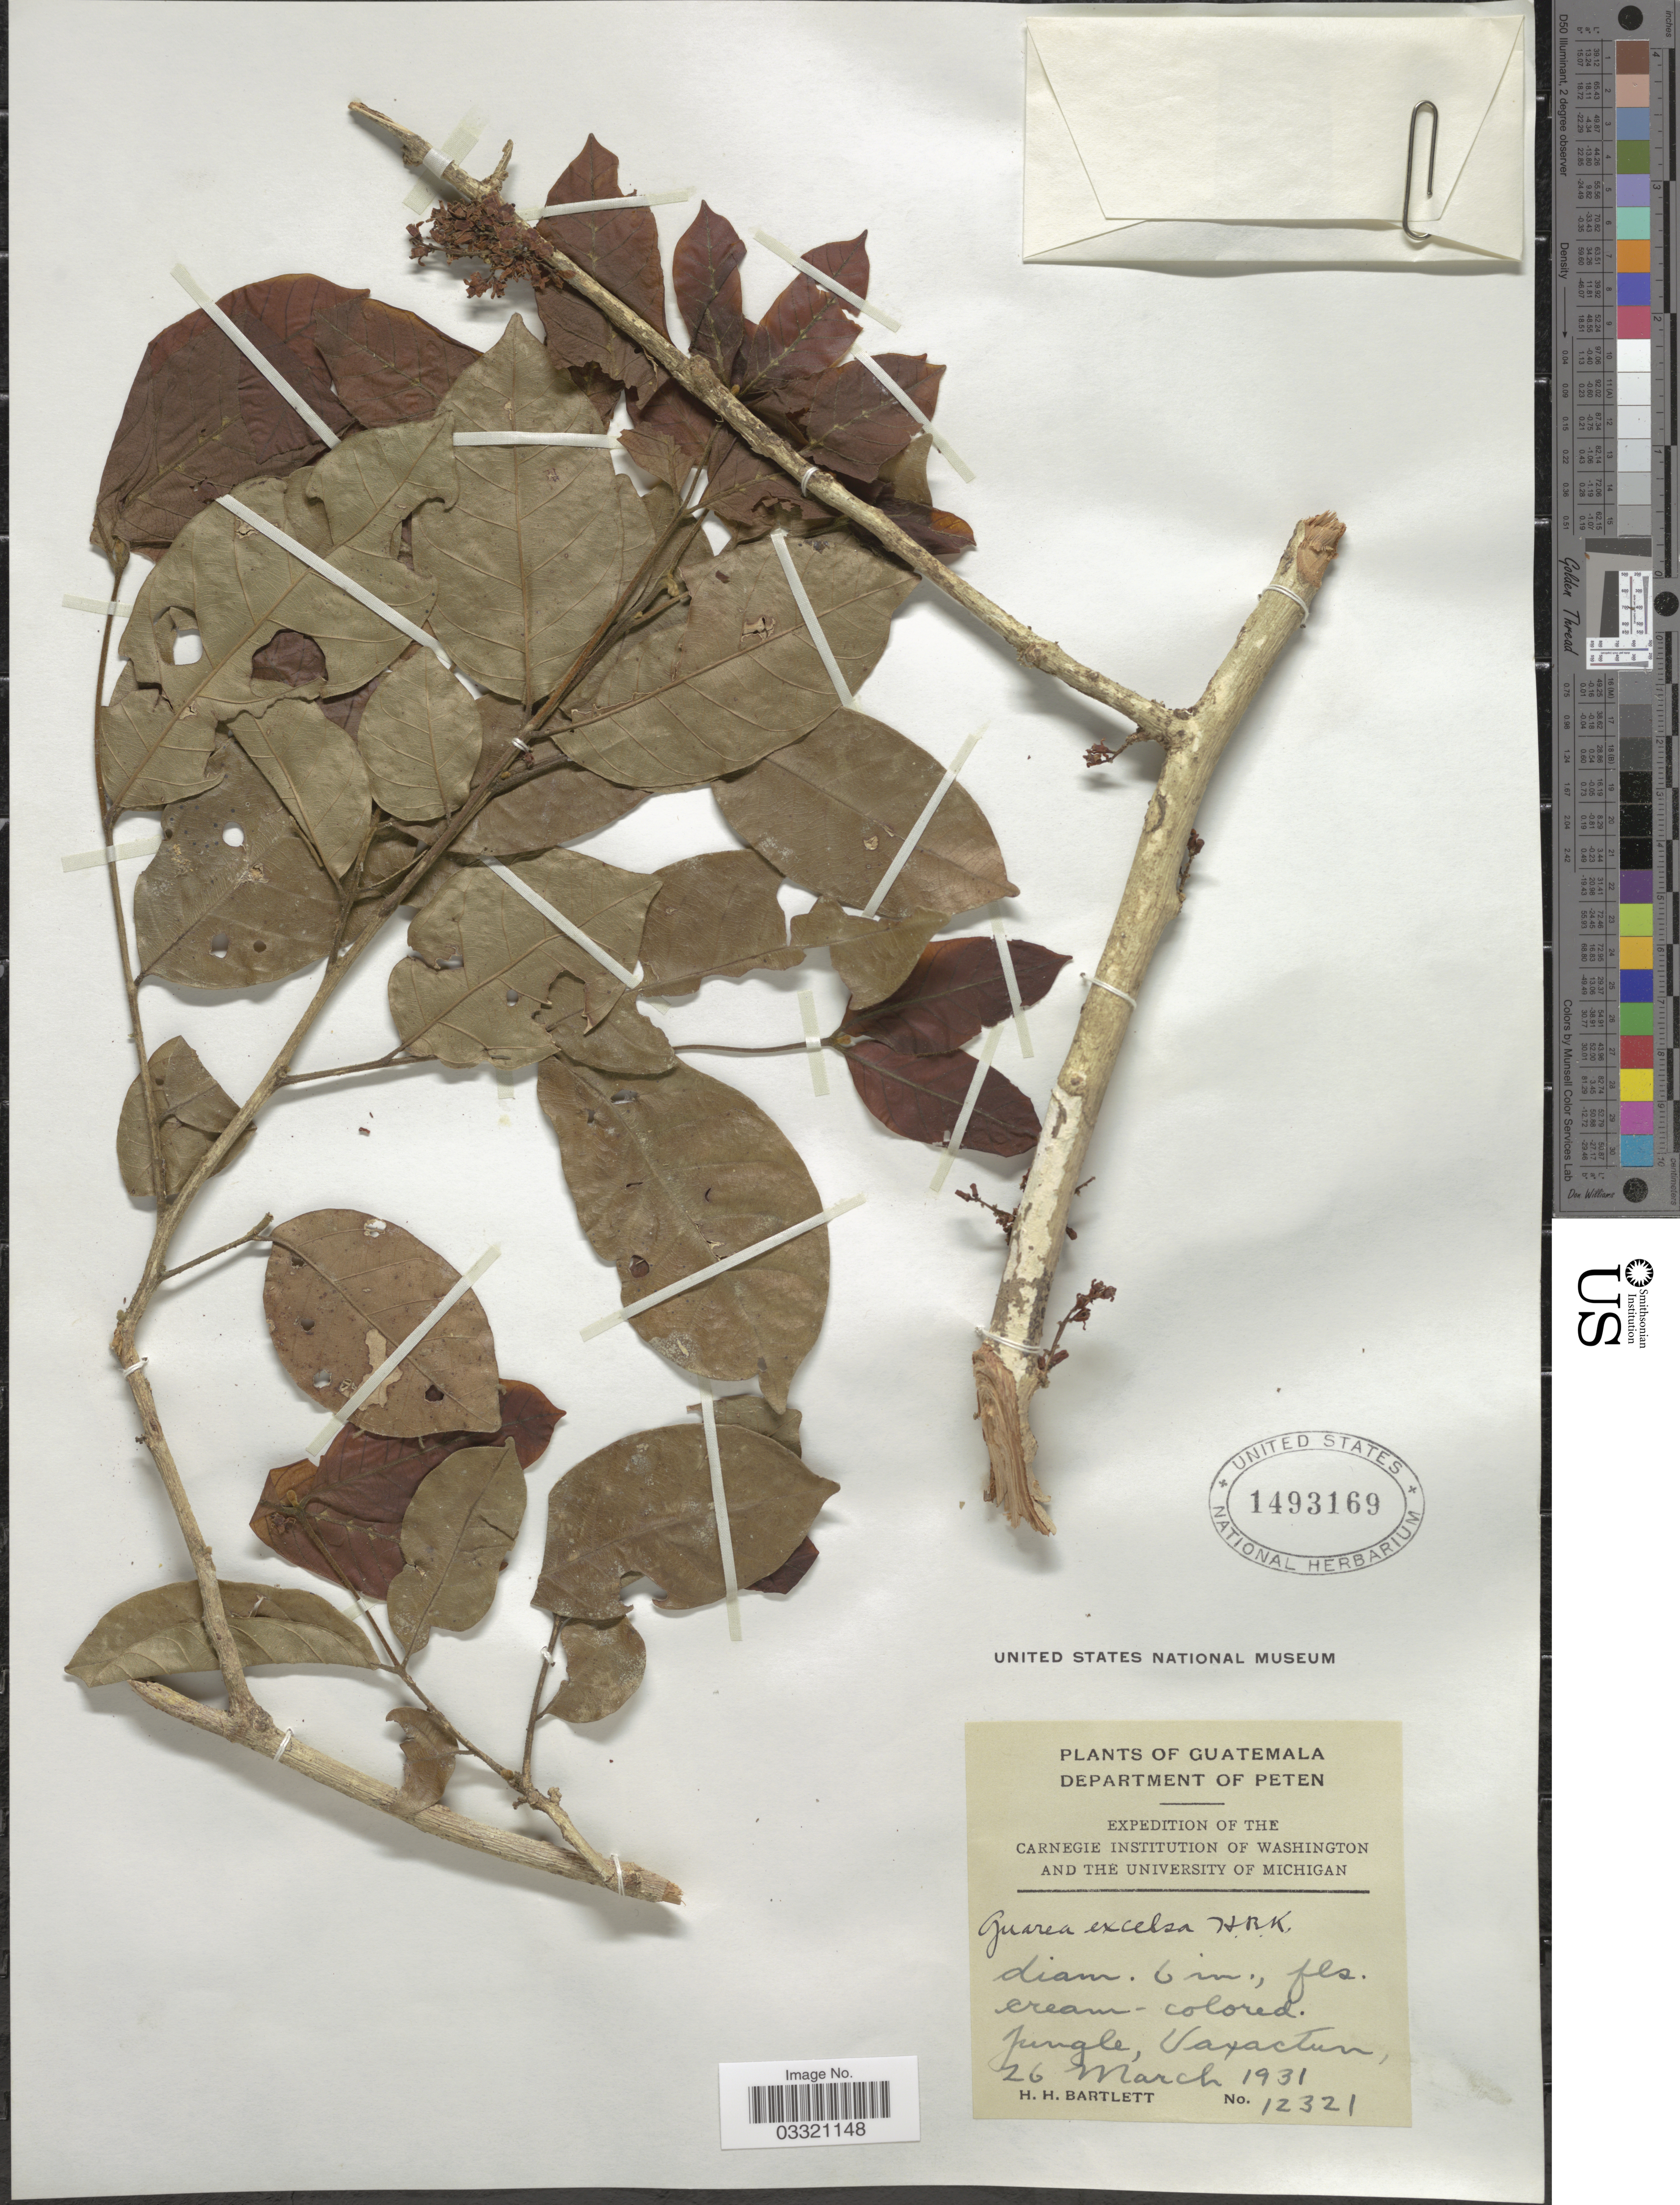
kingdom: Plantae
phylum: Tracheophyta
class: Magnoliopsida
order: Sapindales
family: Meliaceae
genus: Guarea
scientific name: Guarea excelsa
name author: Kunth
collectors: H. H. Bartlett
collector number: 12321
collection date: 1931-03-26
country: Guatemala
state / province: El Petén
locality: Department of Peten. Jungle, Uaxactun.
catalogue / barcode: US 1493169